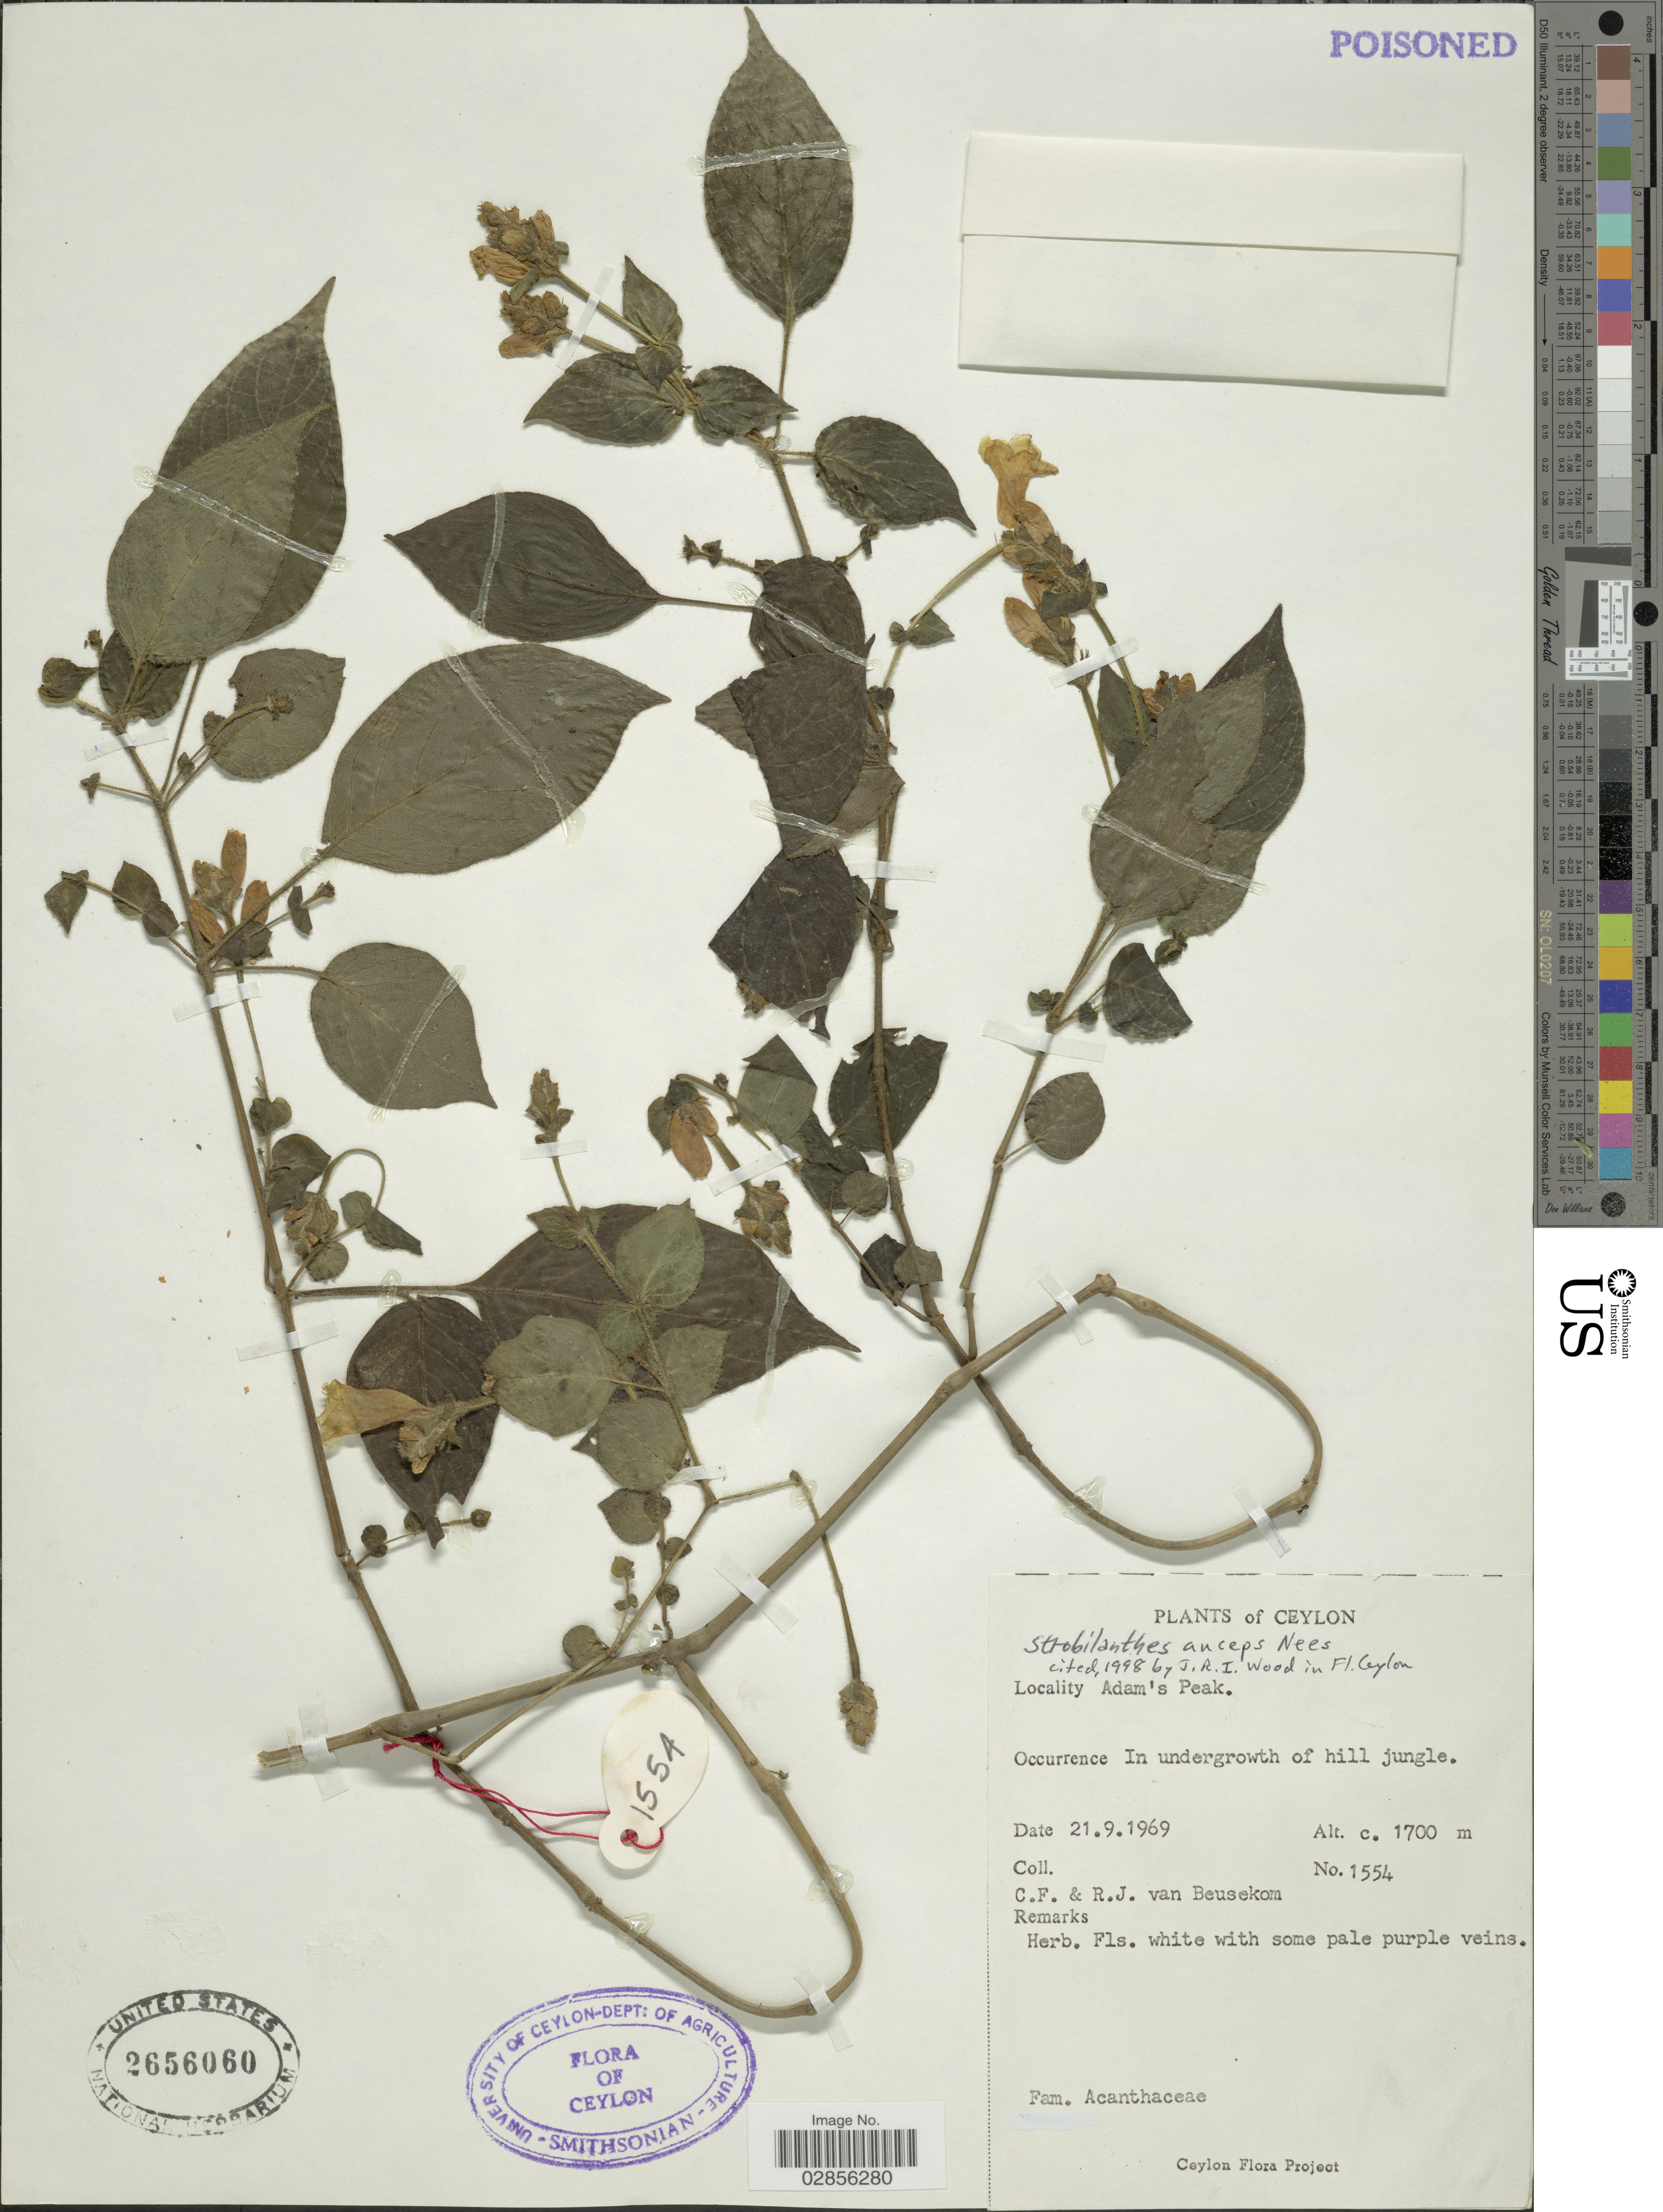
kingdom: Plantae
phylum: Tracheophyta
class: Magnoliopsida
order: Lamiales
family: Acanthaceae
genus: Strobilanthes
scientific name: Strobilanthes anceps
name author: Nees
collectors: C. F. Beusekom & R. van Beusecom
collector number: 1554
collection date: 1969-09-21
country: Sri Lanka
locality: Ceylon. Adam's Peak.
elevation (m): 1700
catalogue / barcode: US 2656060